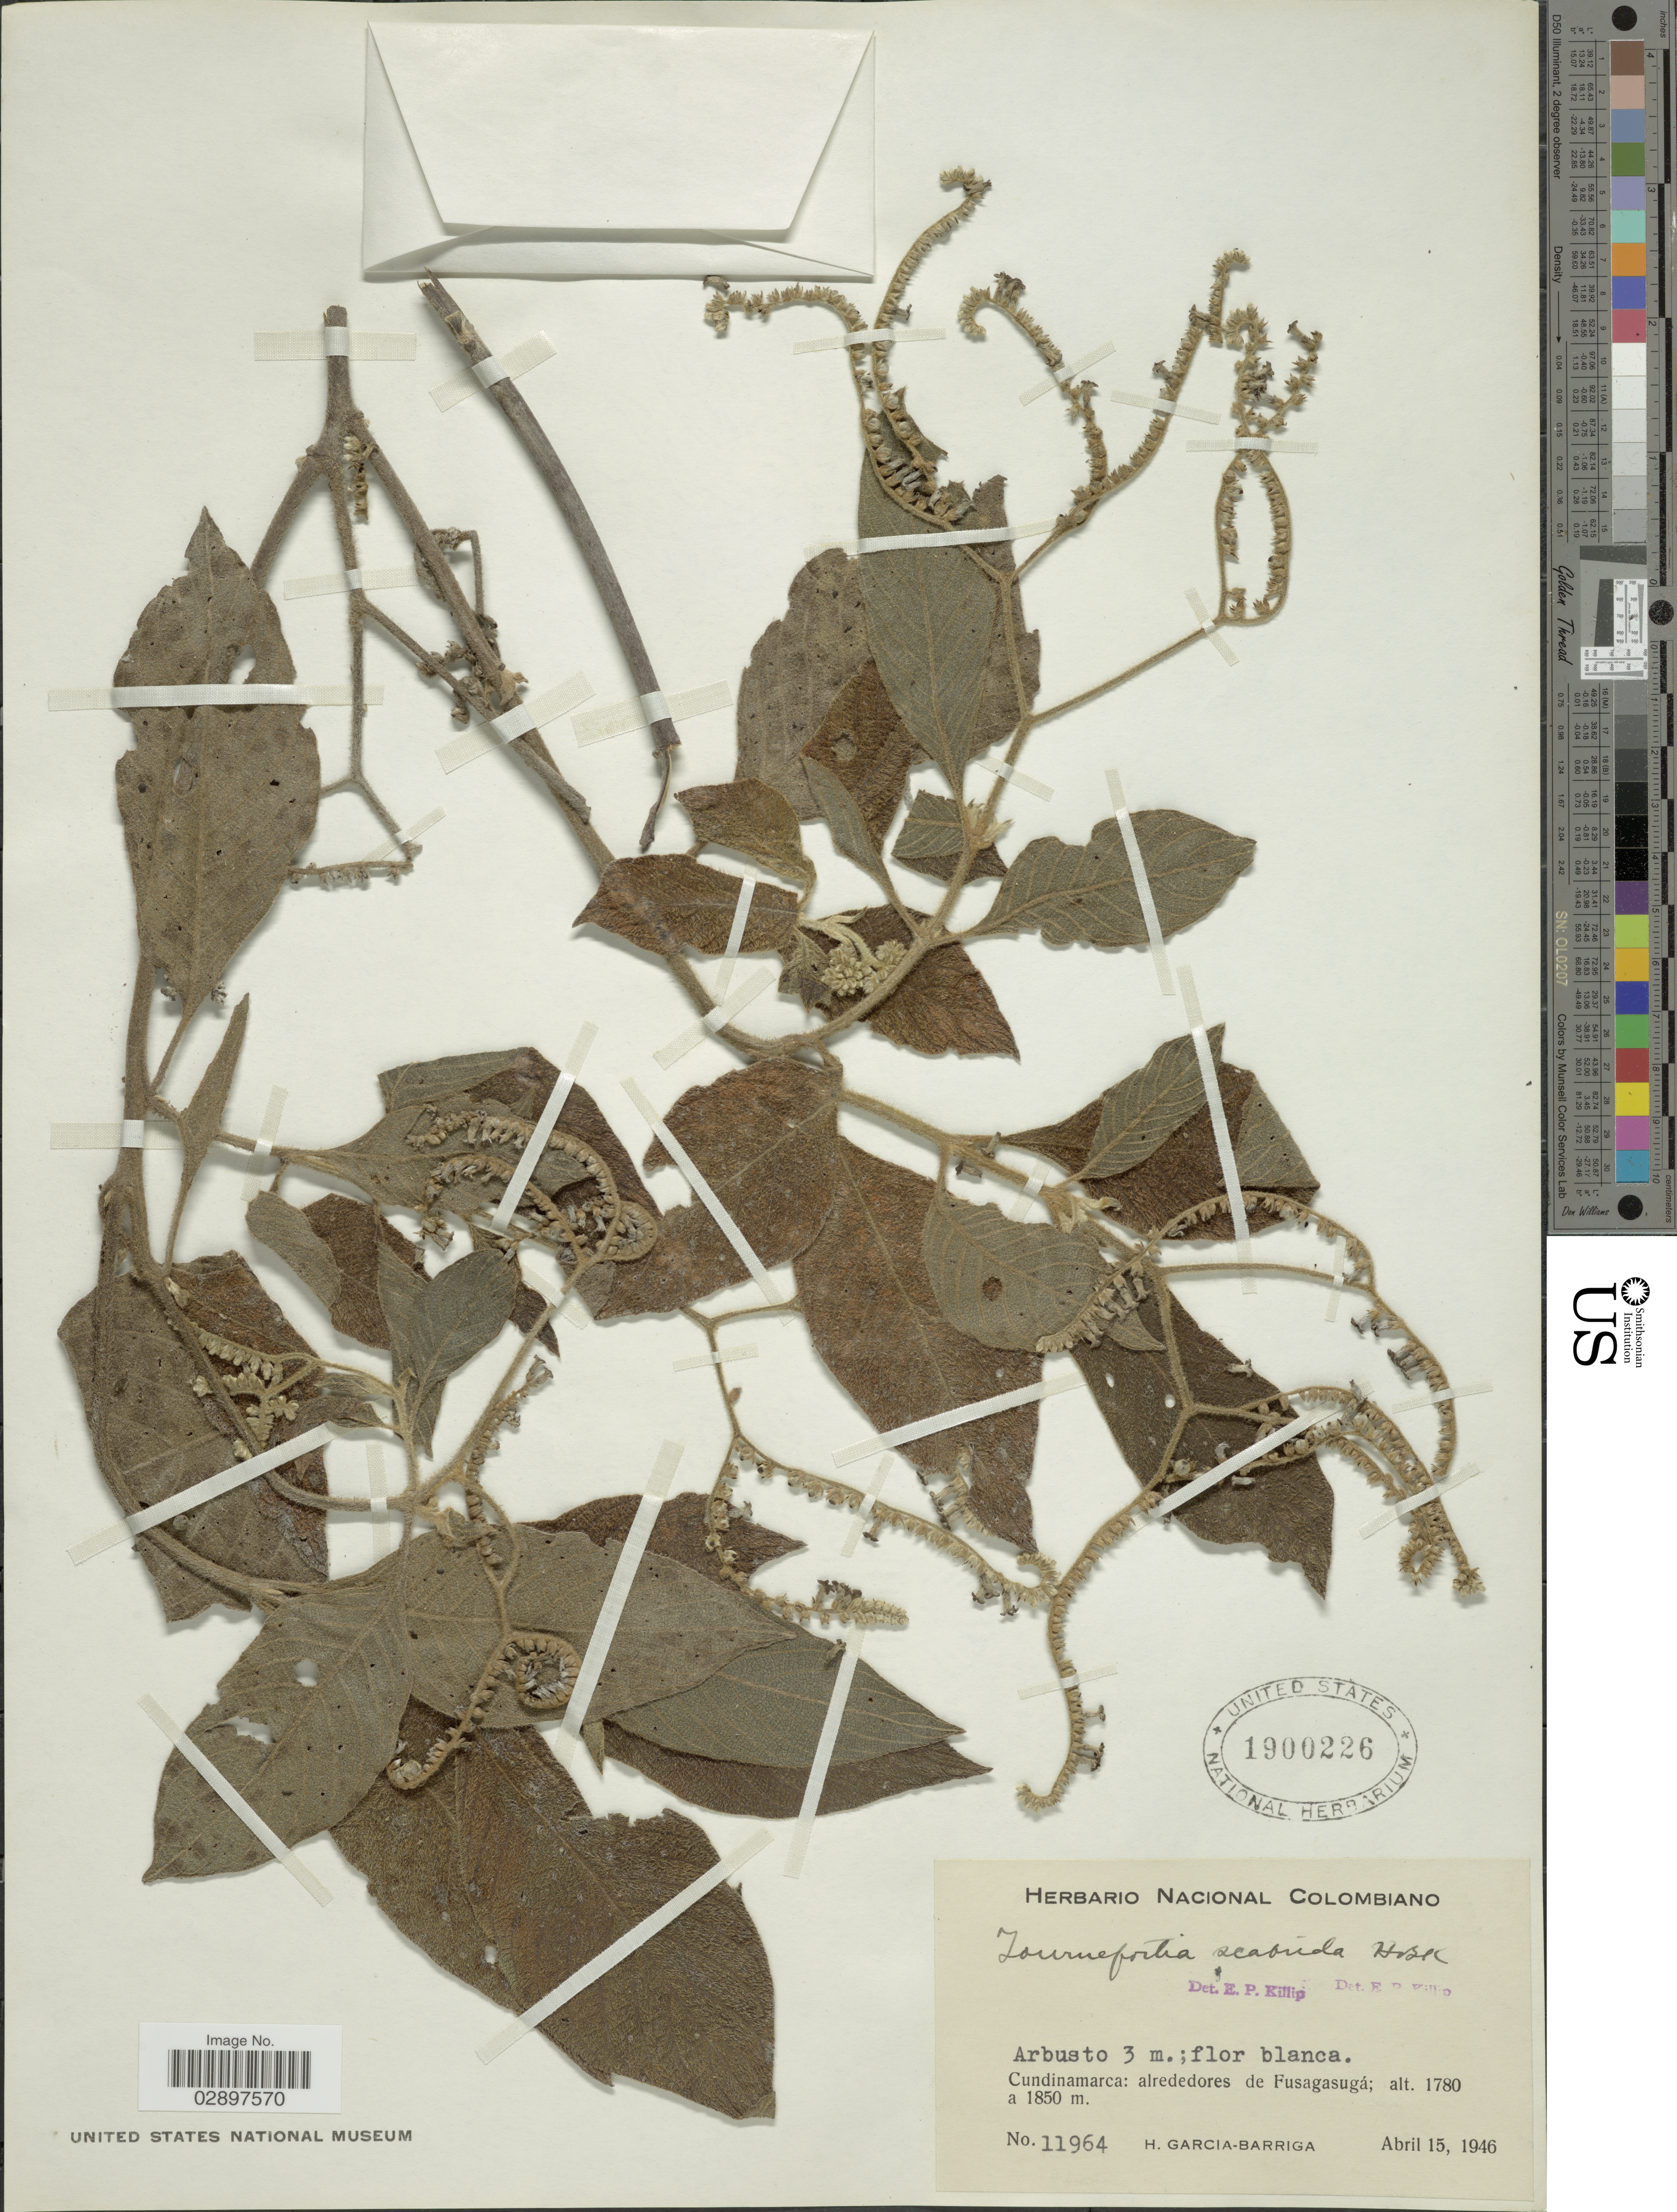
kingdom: Plantae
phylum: Tracheophyta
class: Magnoliopsida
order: Boraginales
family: Heliotropiaceae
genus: Tournefortia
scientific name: Tournefortia scabrida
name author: Kunth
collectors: H. García Barriga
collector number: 11964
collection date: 1946-04-15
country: Colombia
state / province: Cundinamarca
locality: Alrededores de Fusagasugá.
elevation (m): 1780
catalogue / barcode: US 1900226